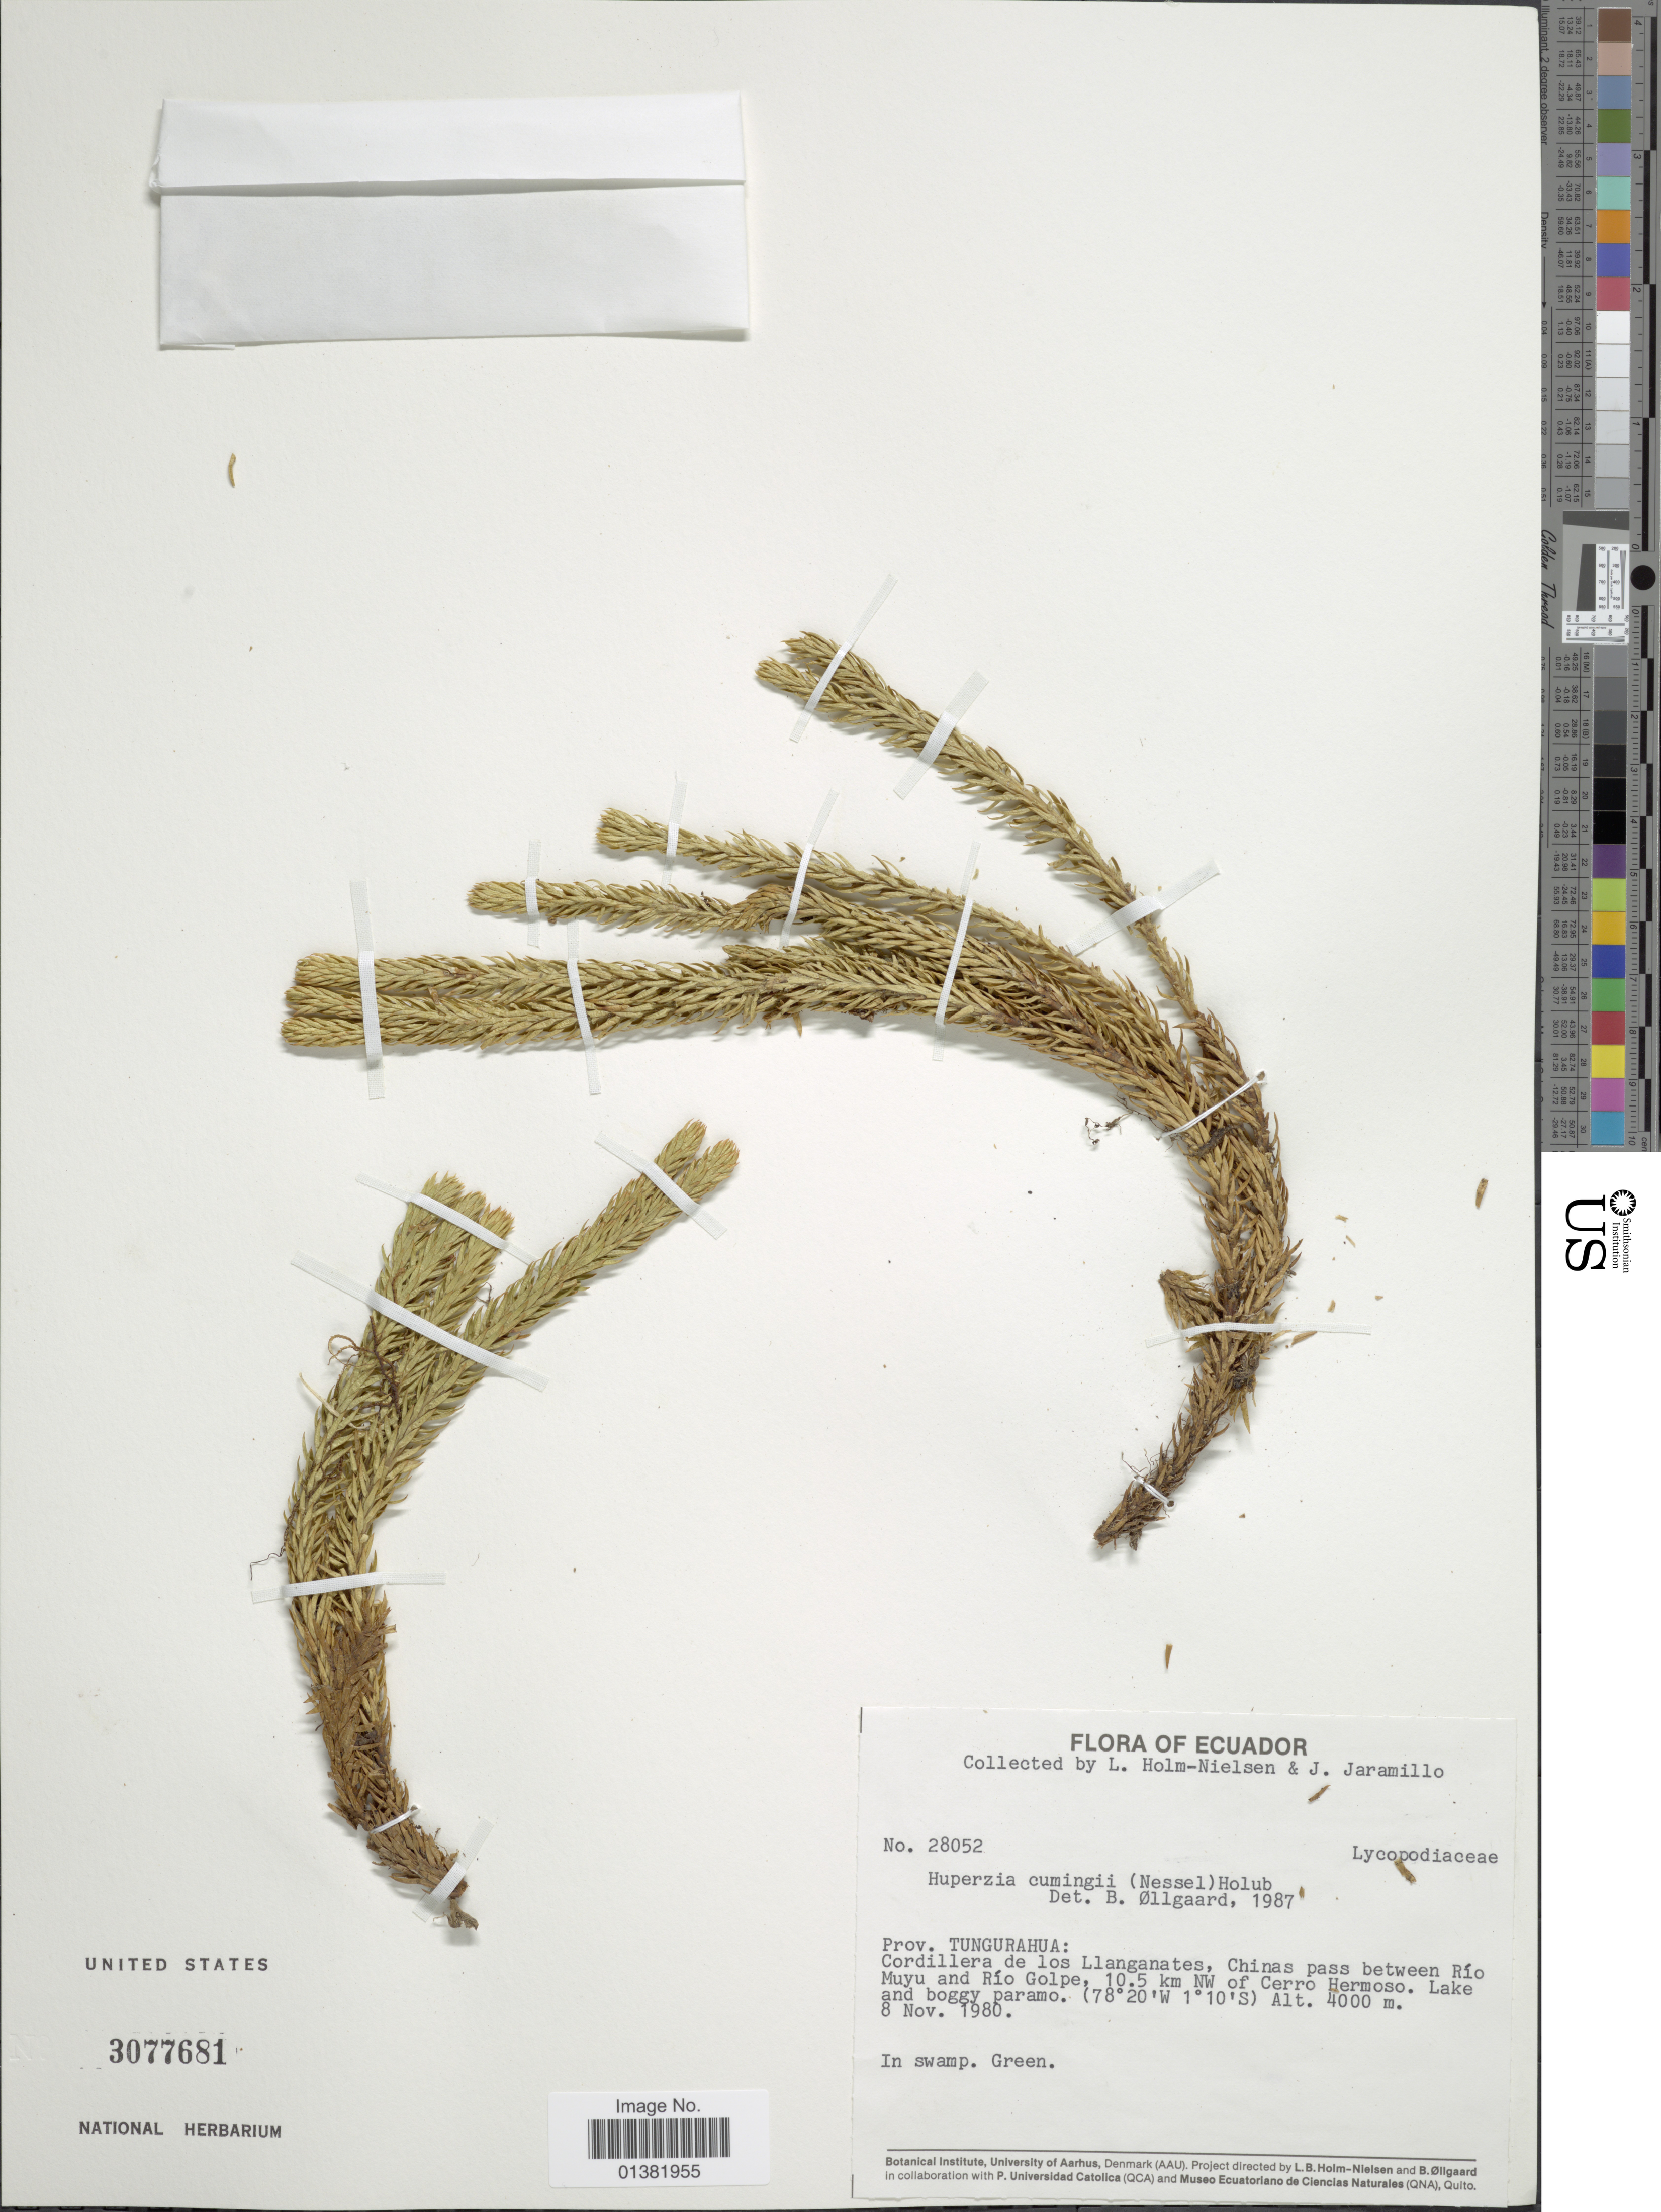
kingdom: Plantae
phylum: Tracheophyta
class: Lycopodiopsida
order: Lycopodiales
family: Lycopodiaceae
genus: Phlegmariurus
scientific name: Phlegmariurus cumingii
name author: (Nessel) B. Øllg.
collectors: L. B. Holm-Nielsen & Jaramillo, --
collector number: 28052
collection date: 1980-11-08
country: Ecuador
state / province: Tungurahua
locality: Cordillera de los Llanganates, Chinas pass between Río Muyu and Río Golpe, 10.5 km NW of Cerro Hermoso. Lake and boggy paramo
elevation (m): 4000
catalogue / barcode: US 3077681